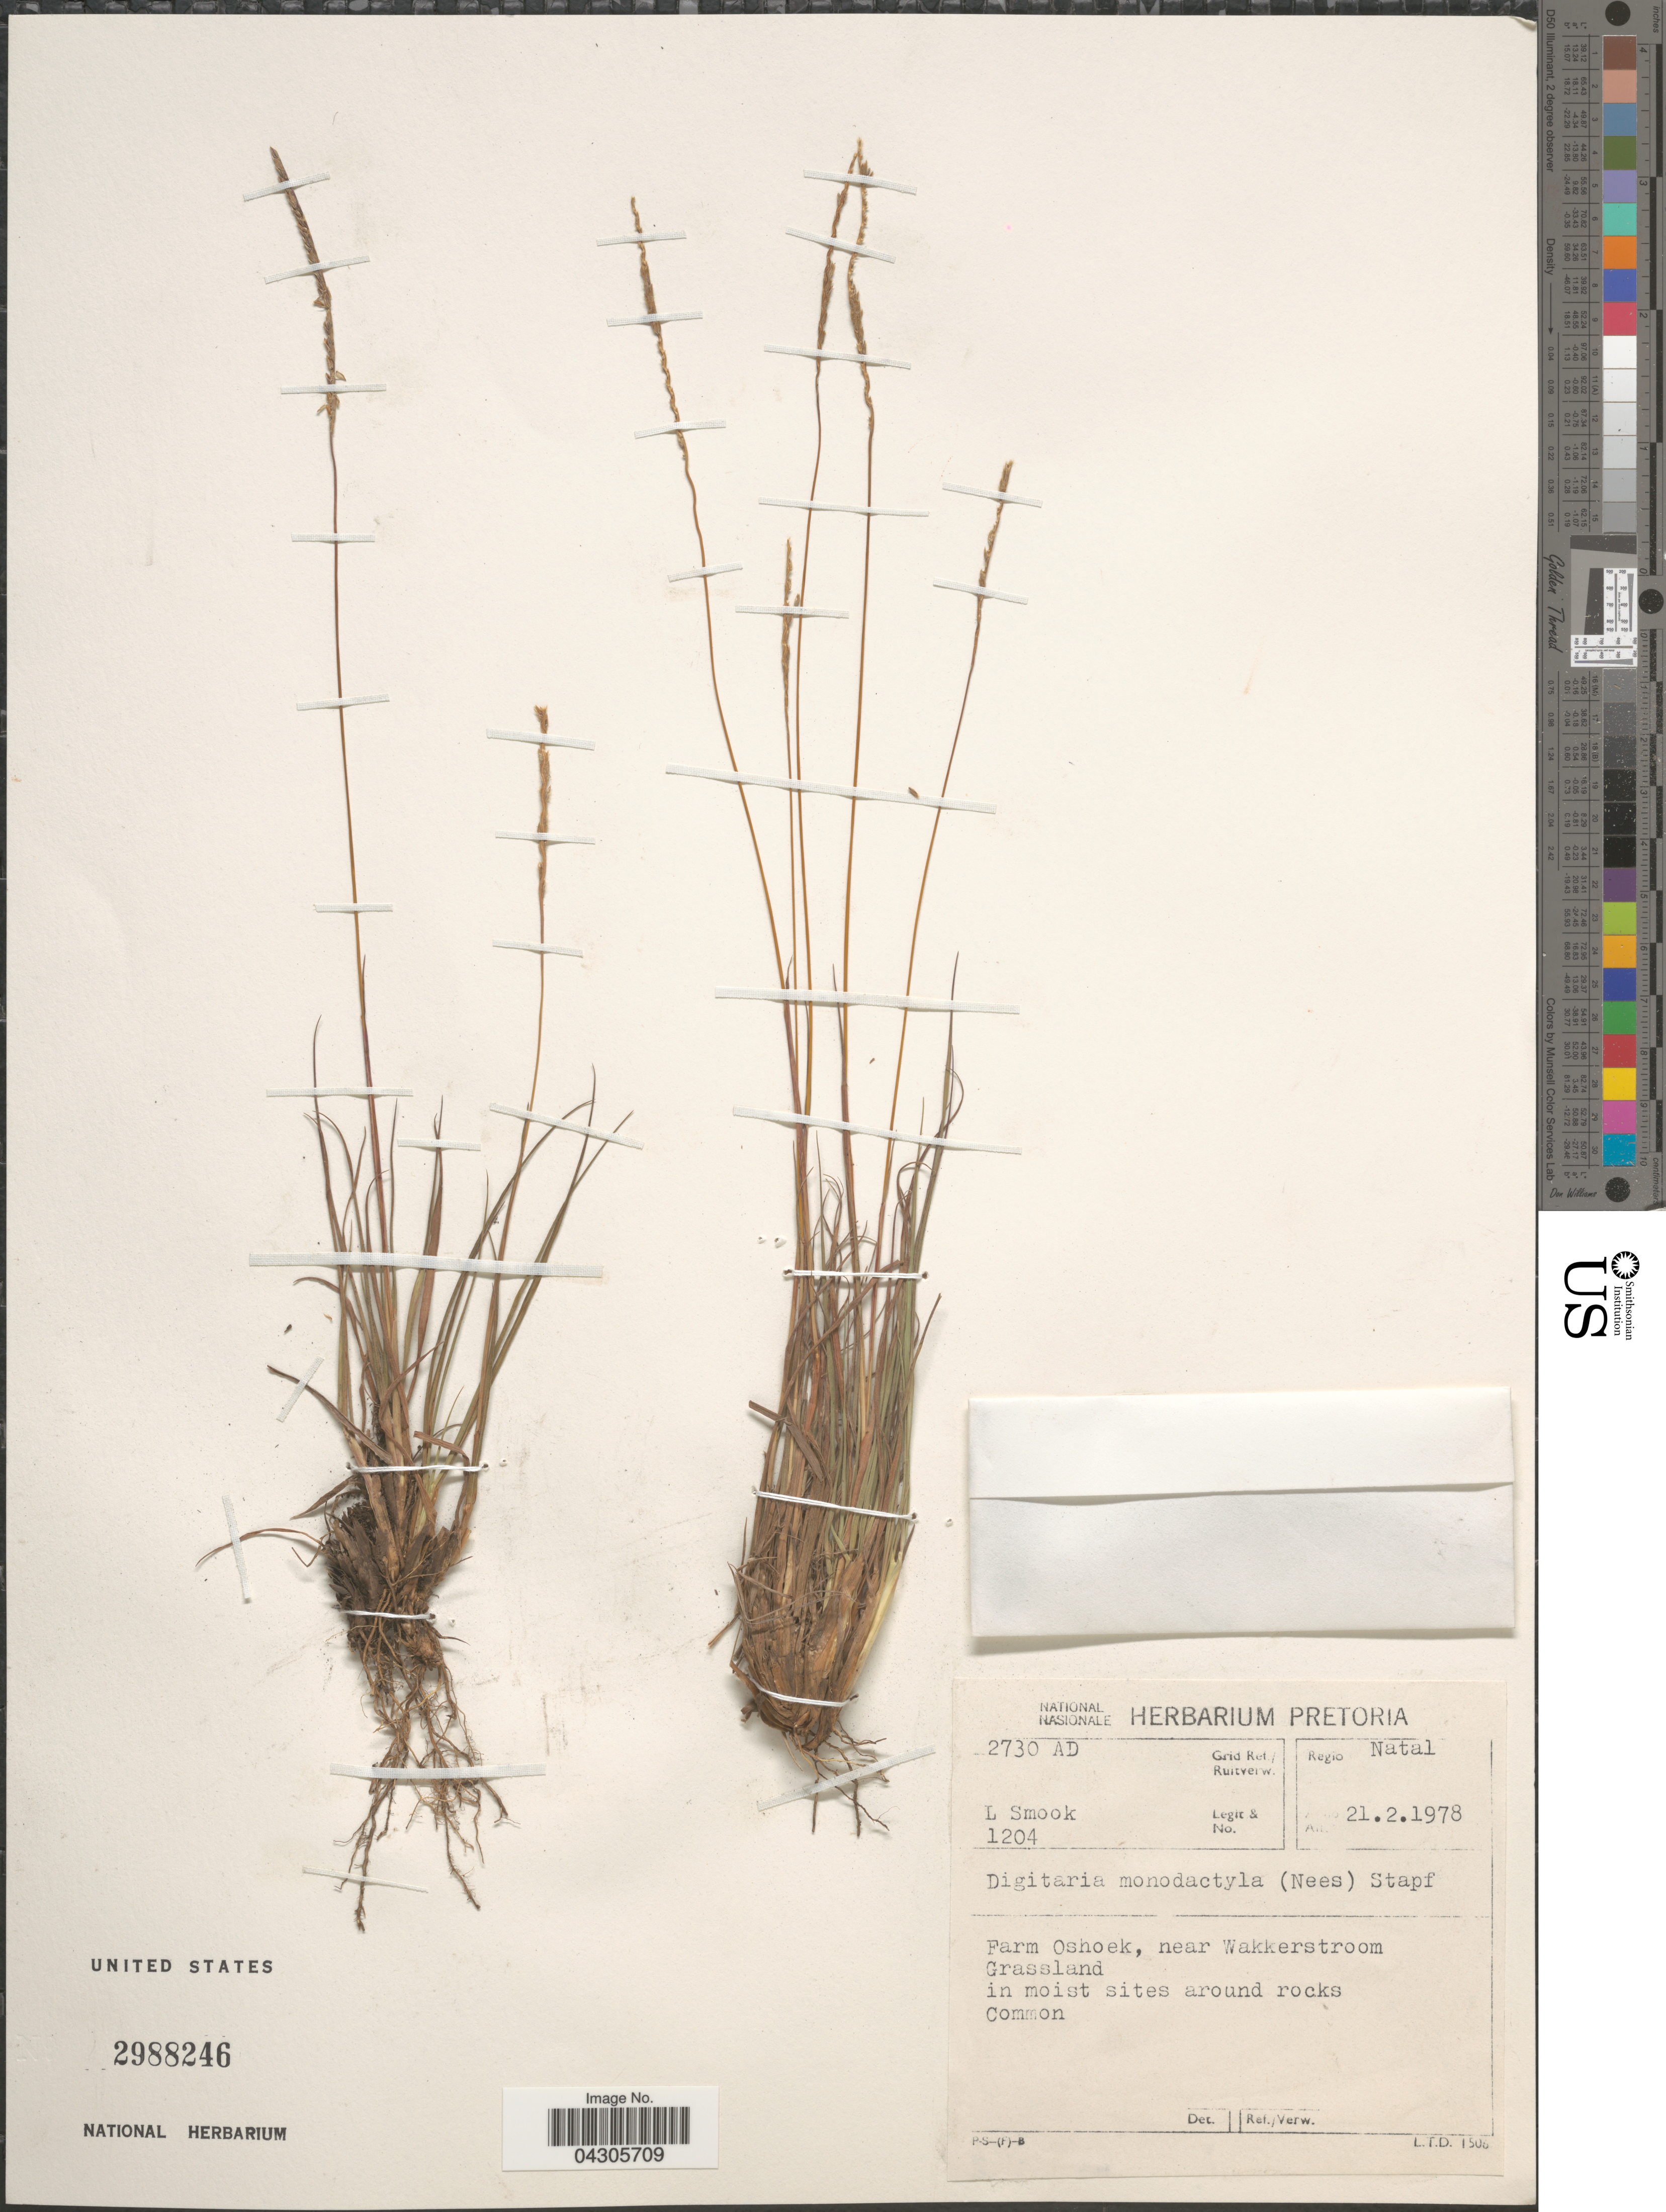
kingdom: Plantae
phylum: Tracheophyta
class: Liliopsida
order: Poales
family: Poaceae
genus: Digitaria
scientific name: Digitaria monodactyla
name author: (Nees) Stapf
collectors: L. Smook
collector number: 1204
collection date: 1978-02-21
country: South Africa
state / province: KwaZulu-Natal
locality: Grid Reg./Ruitverw. 2730 AD. Regio Natal. Farm Oshoek, near Wakkerstroom.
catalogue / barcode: US 2988246